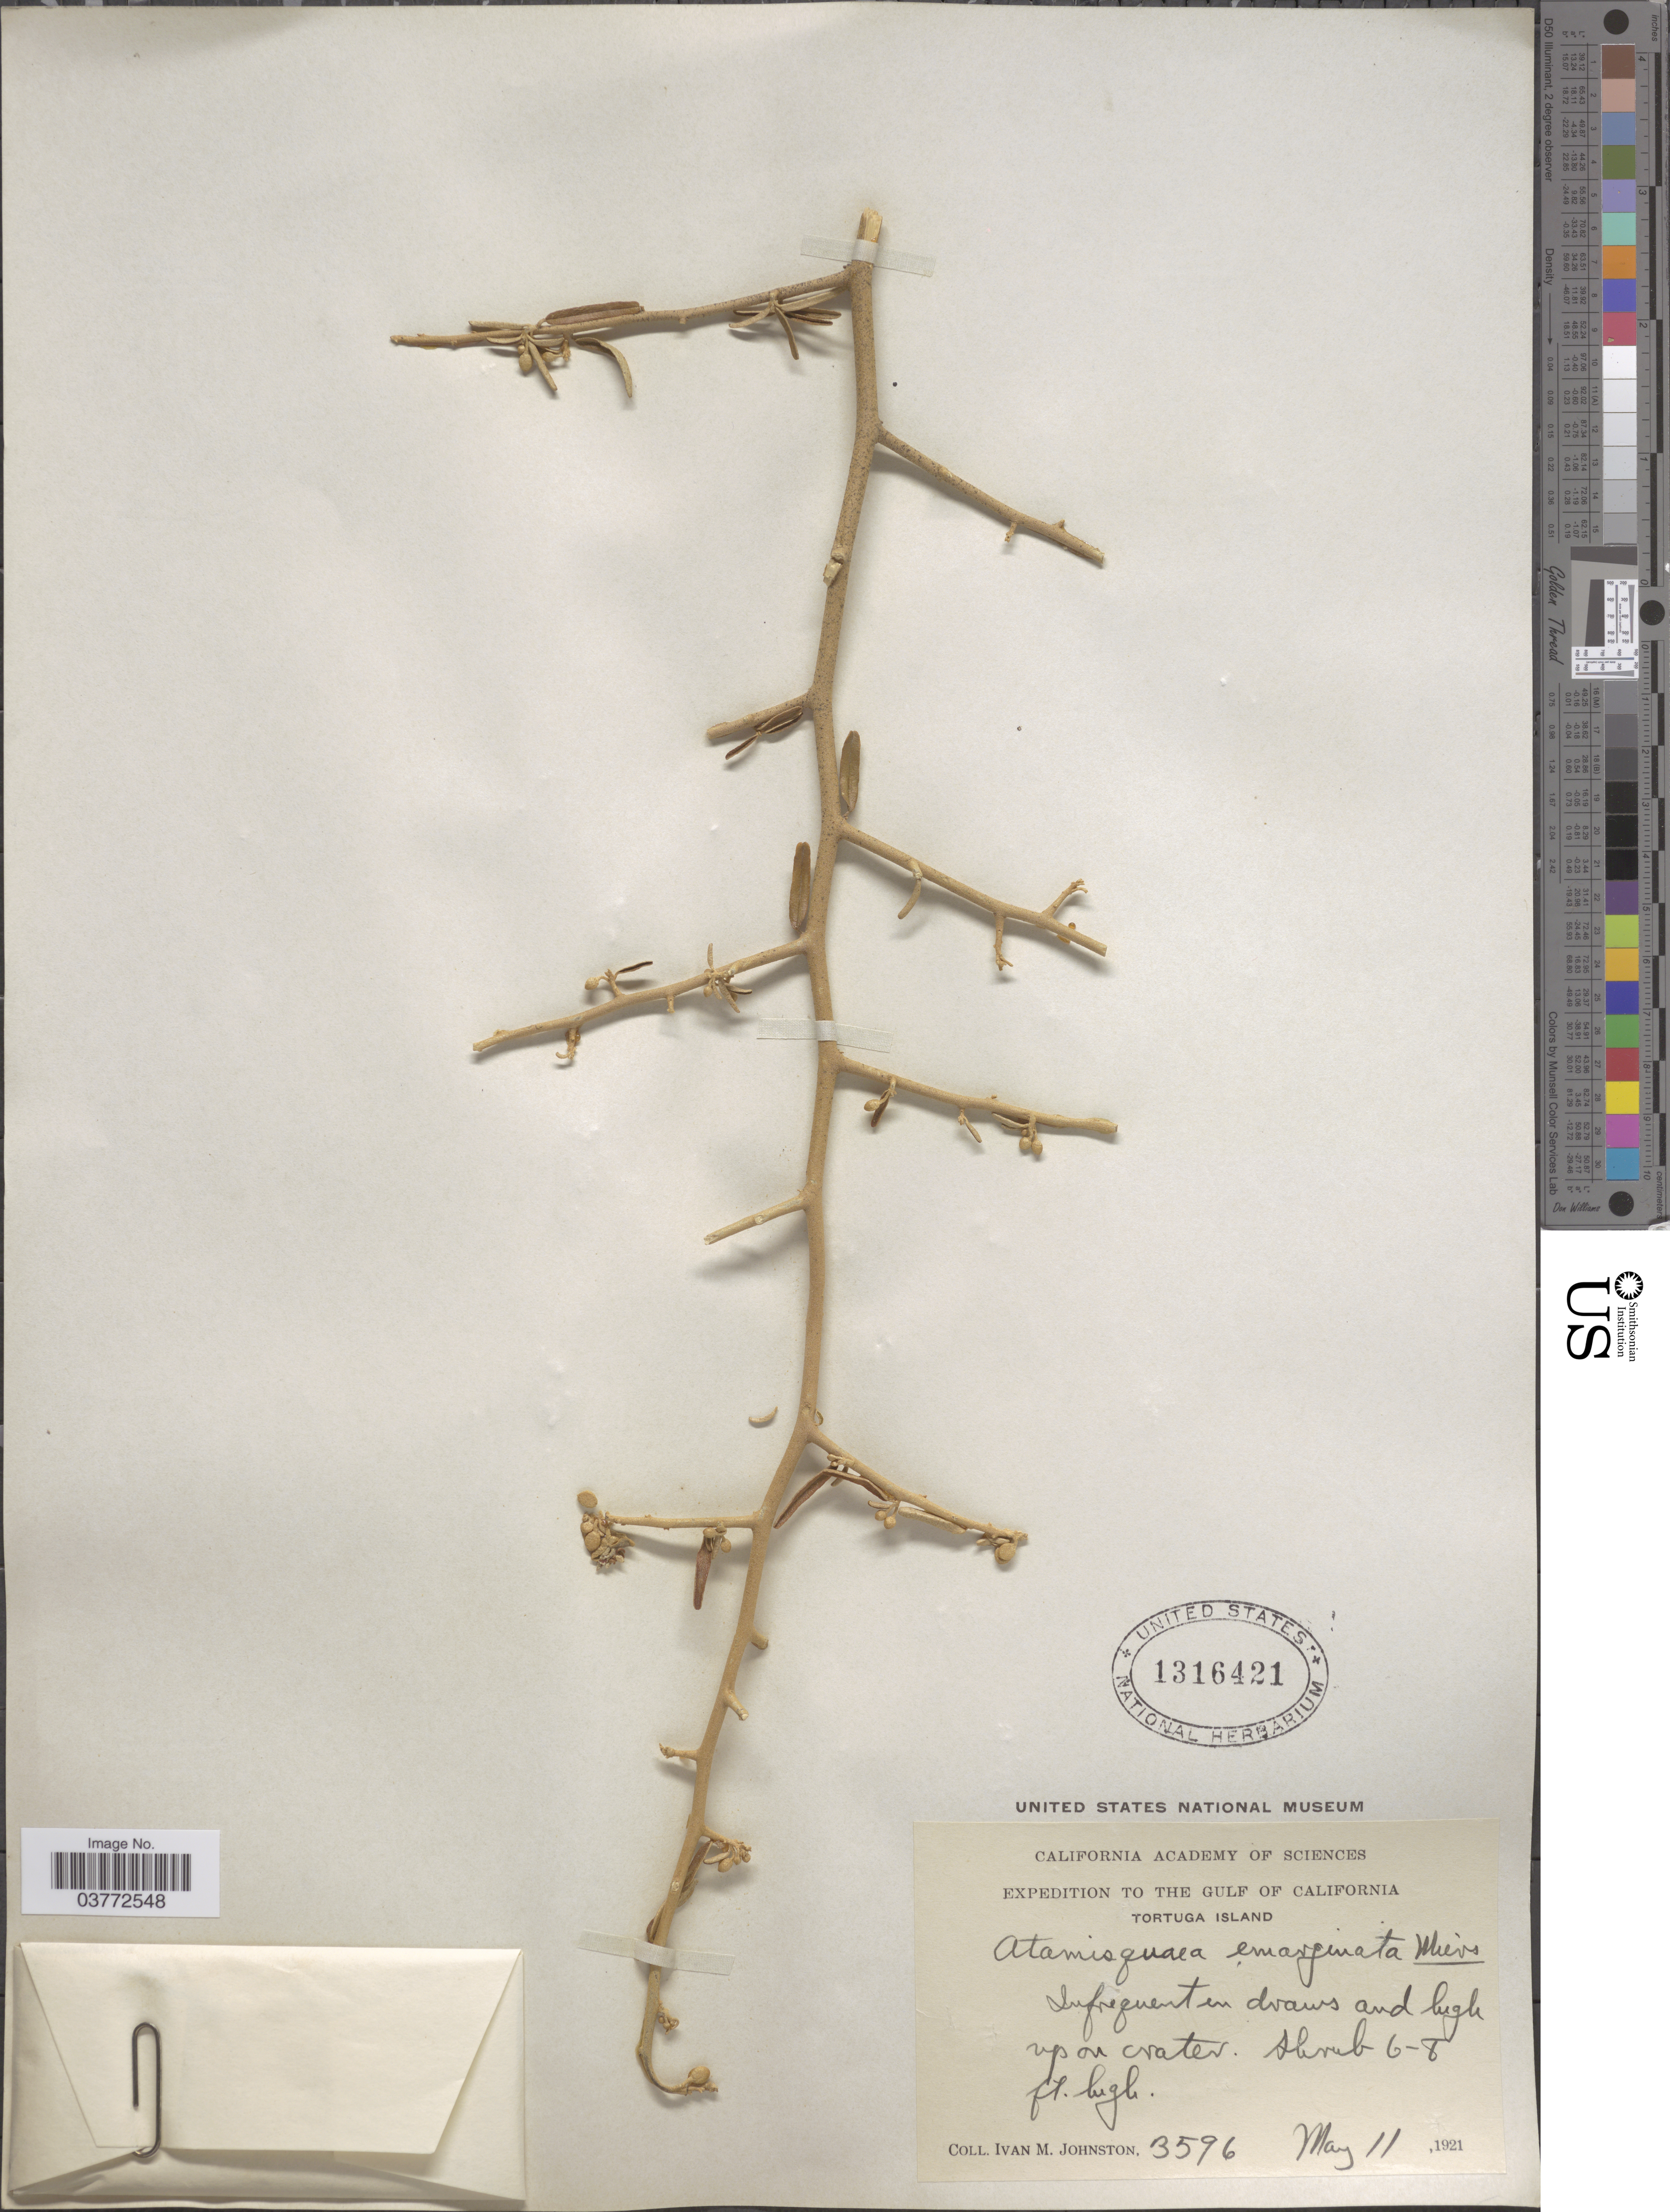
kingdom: Plantae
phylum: Tracheophyta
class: Magnoliopsida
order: Brassicales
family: Capparaceae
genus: Atamisquea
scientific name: Atamisquea emarginata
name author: Miers ex Hook. & Arn.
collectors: I.M. Johnston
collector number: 3596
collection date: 1921-05-11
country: United States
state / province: California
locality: The Gulf of California. Tortuga Island. Infrequent draws and high up on crater.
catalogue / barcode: US 1316421